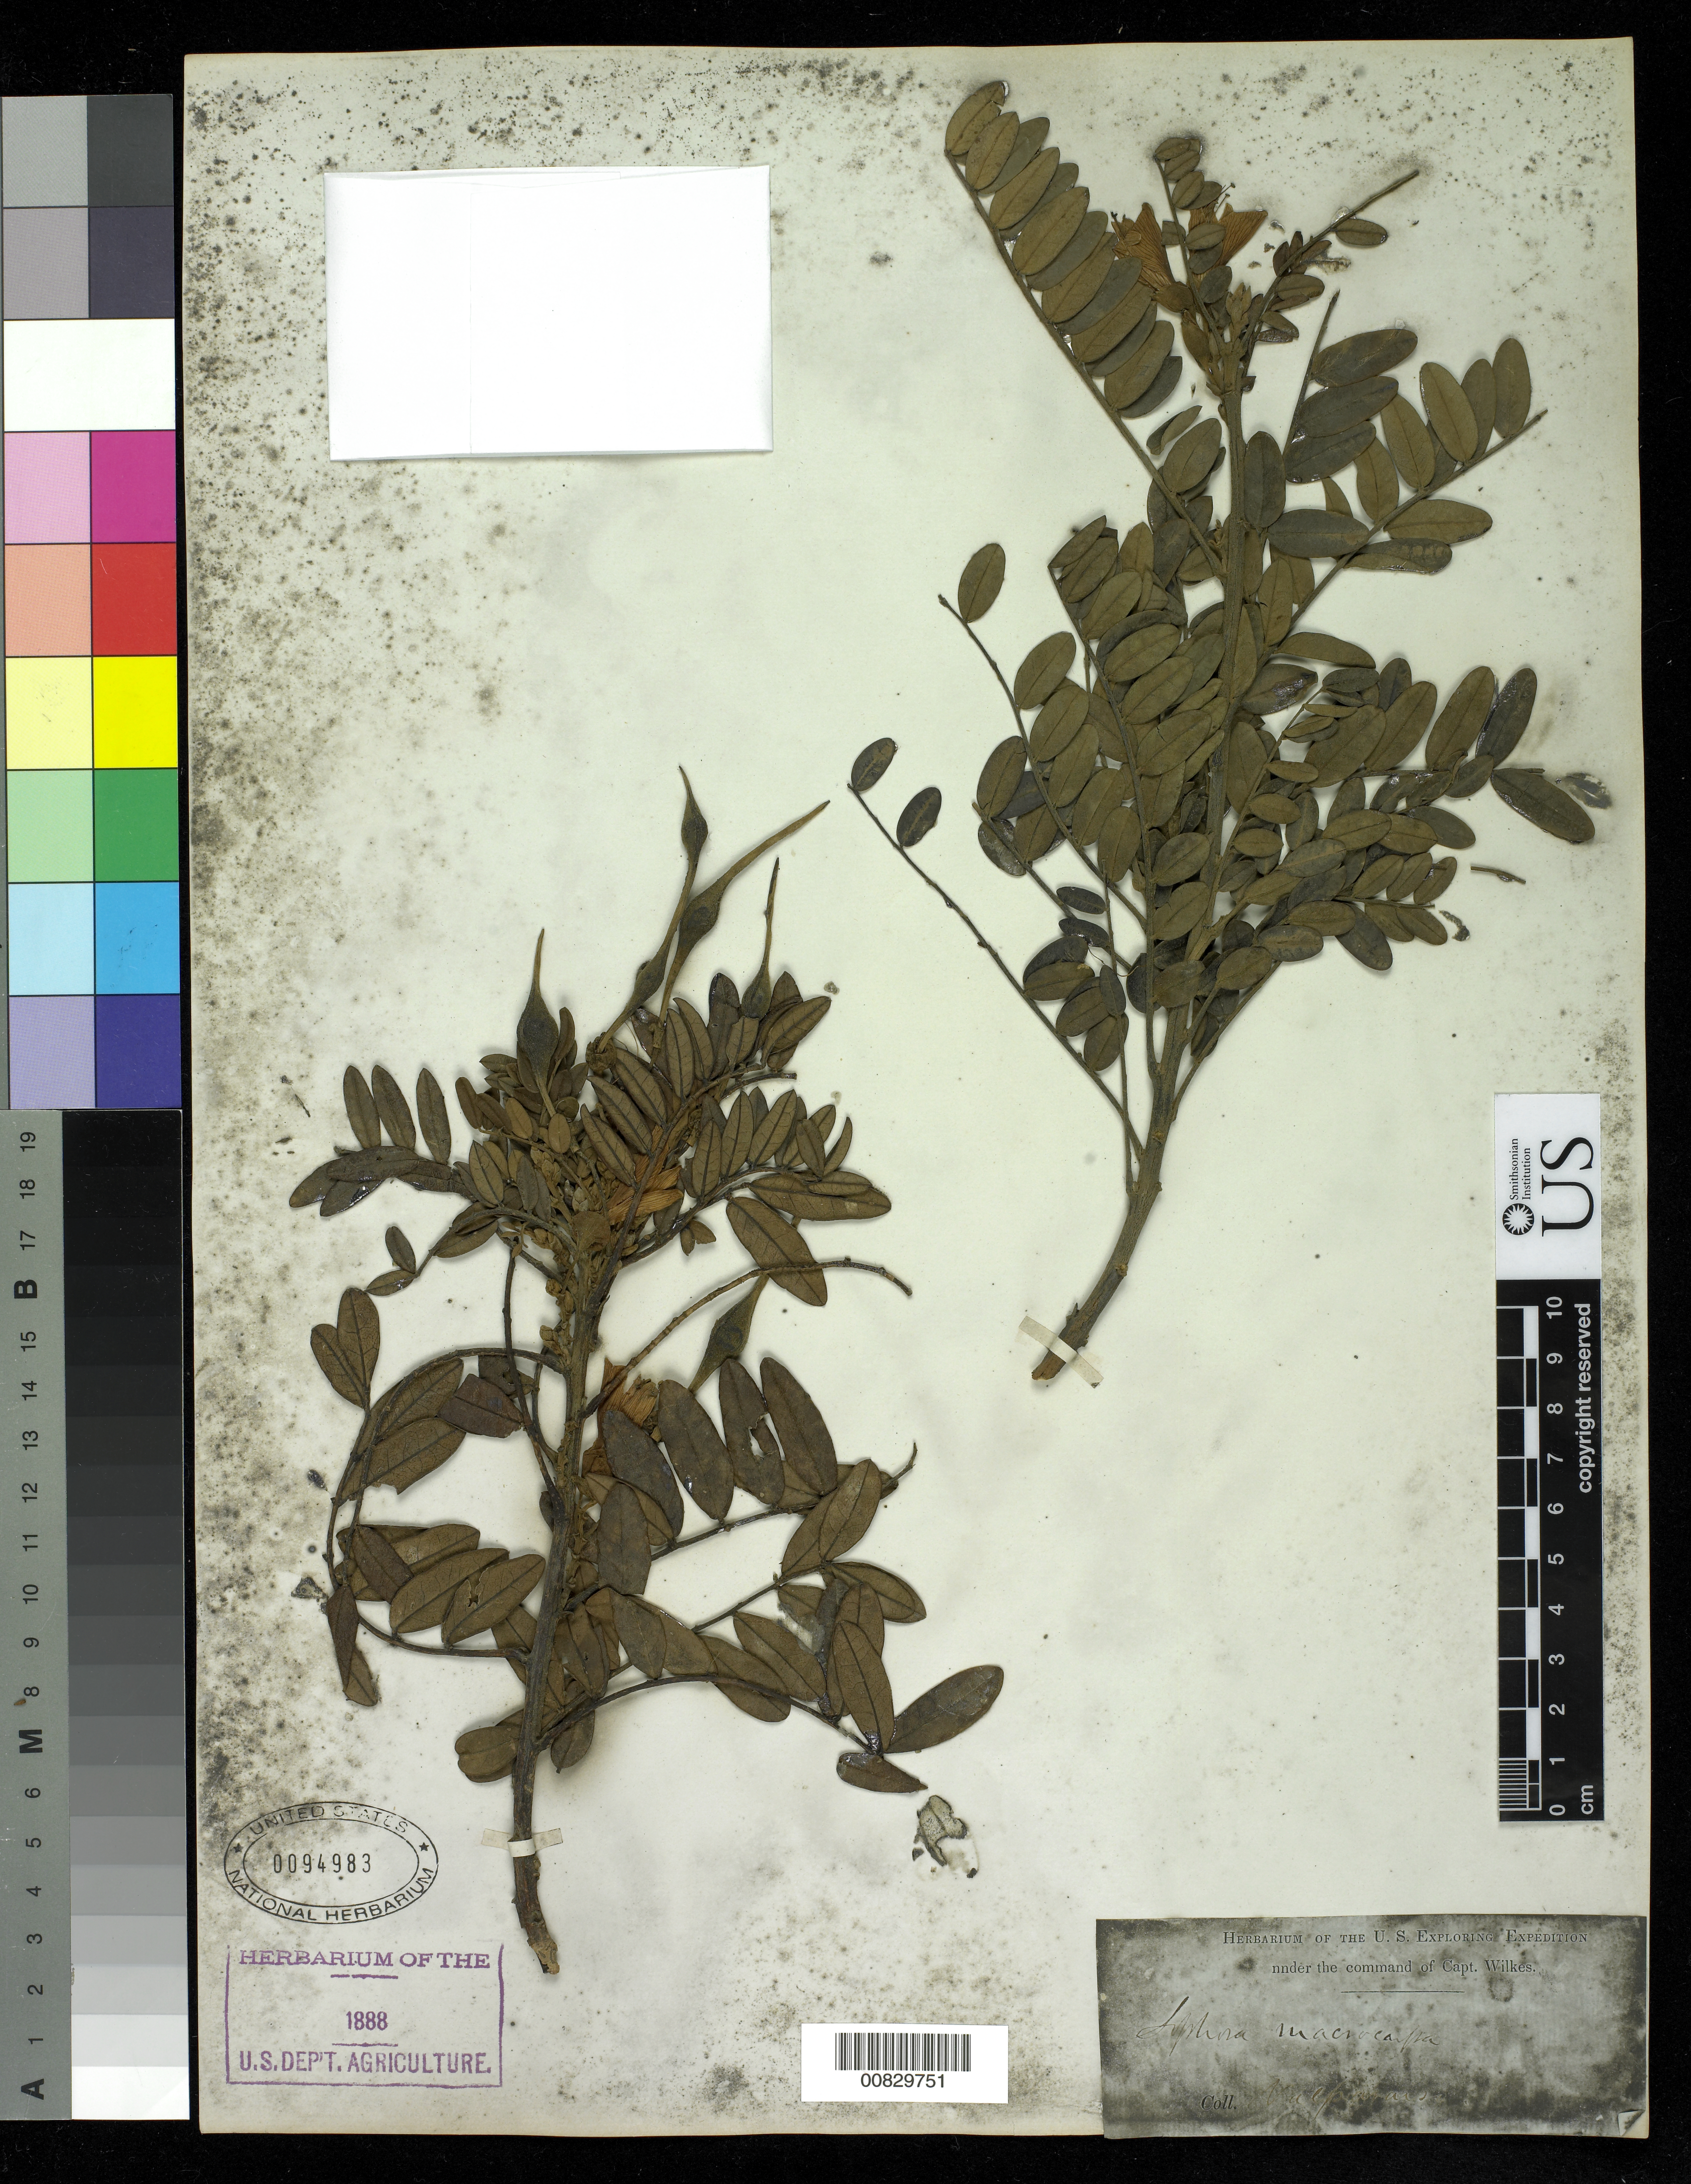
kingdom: Plantae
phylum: Tracheophyta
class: Magnoliopsida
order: Fabales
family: Fabaceae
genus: Sophora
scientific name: Sophora macrocarpa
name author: Sm.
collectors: Wilkes Explor. Exped.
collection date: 1838/1842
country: Chile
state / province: Valparaíso (V)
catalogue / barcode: US 94983